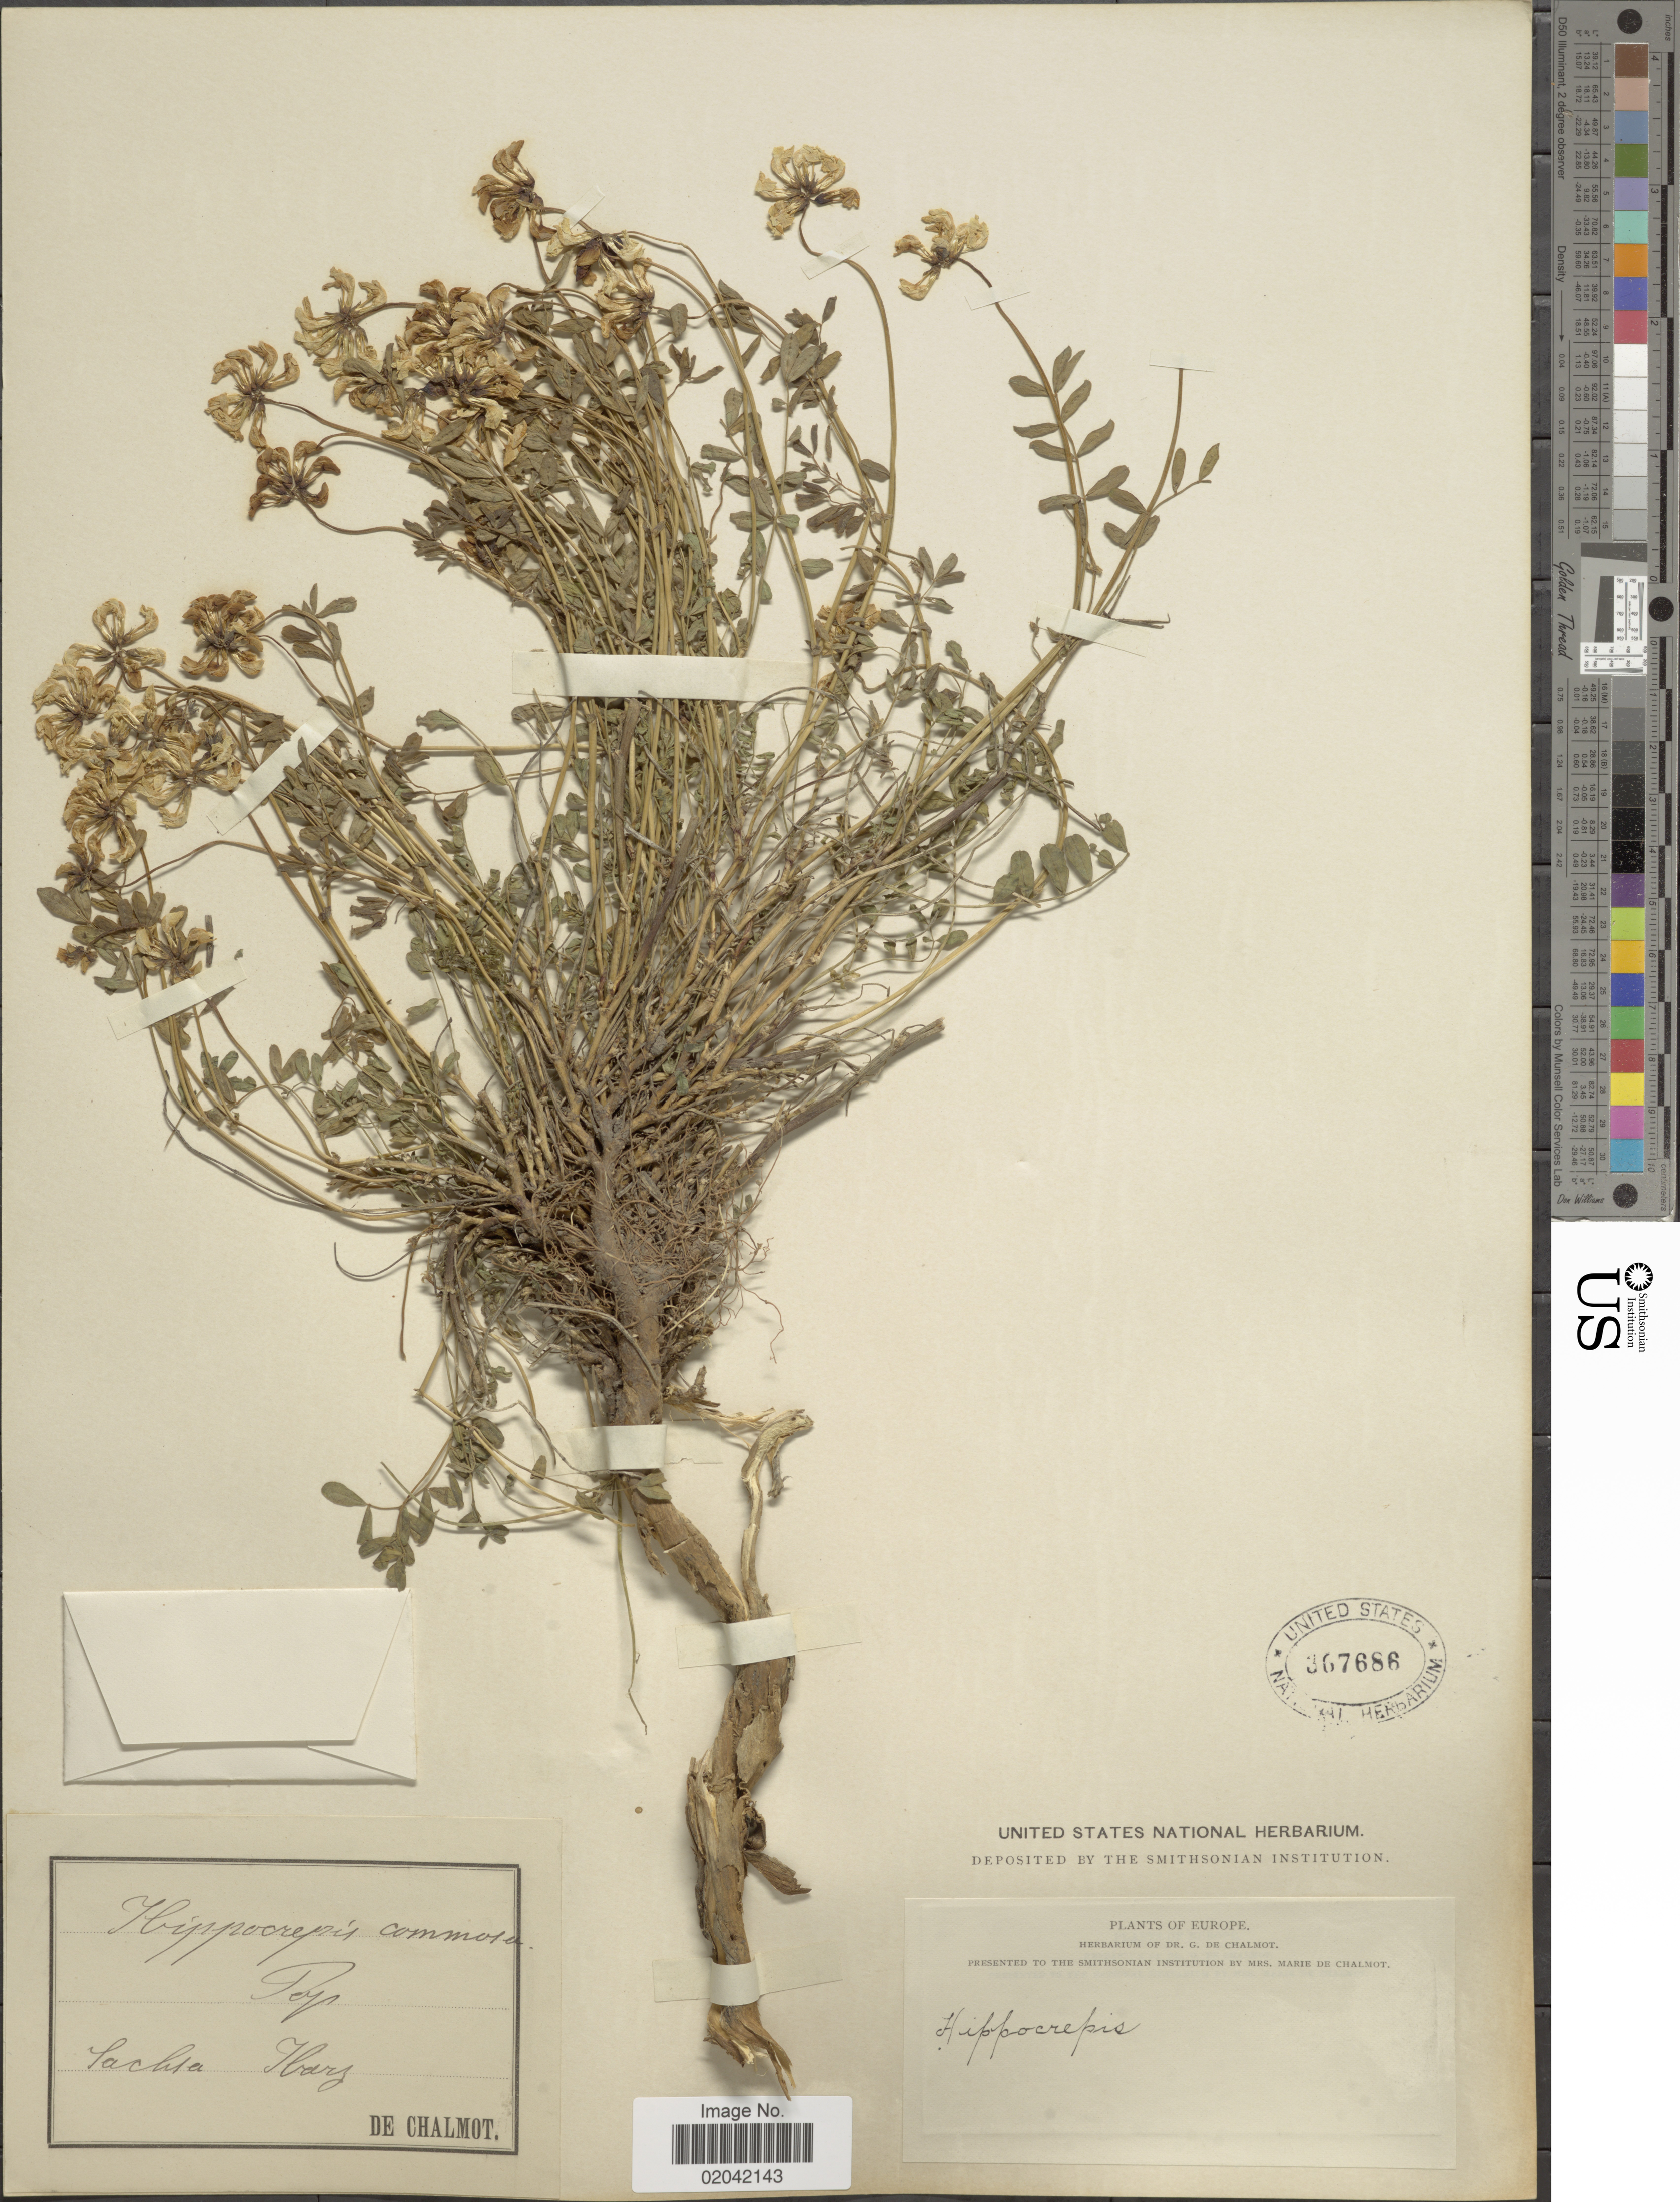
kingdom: Plantae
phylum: Tracheophyta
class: Magnoliopsida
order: Fabales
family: Fabaceae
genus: Hippocrepis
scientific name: Hippocrepis comosa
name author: L.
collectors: G. de Chalmot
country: Germany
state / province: Niedersachsen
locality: Sachsa. Harz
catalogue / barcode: US 367686